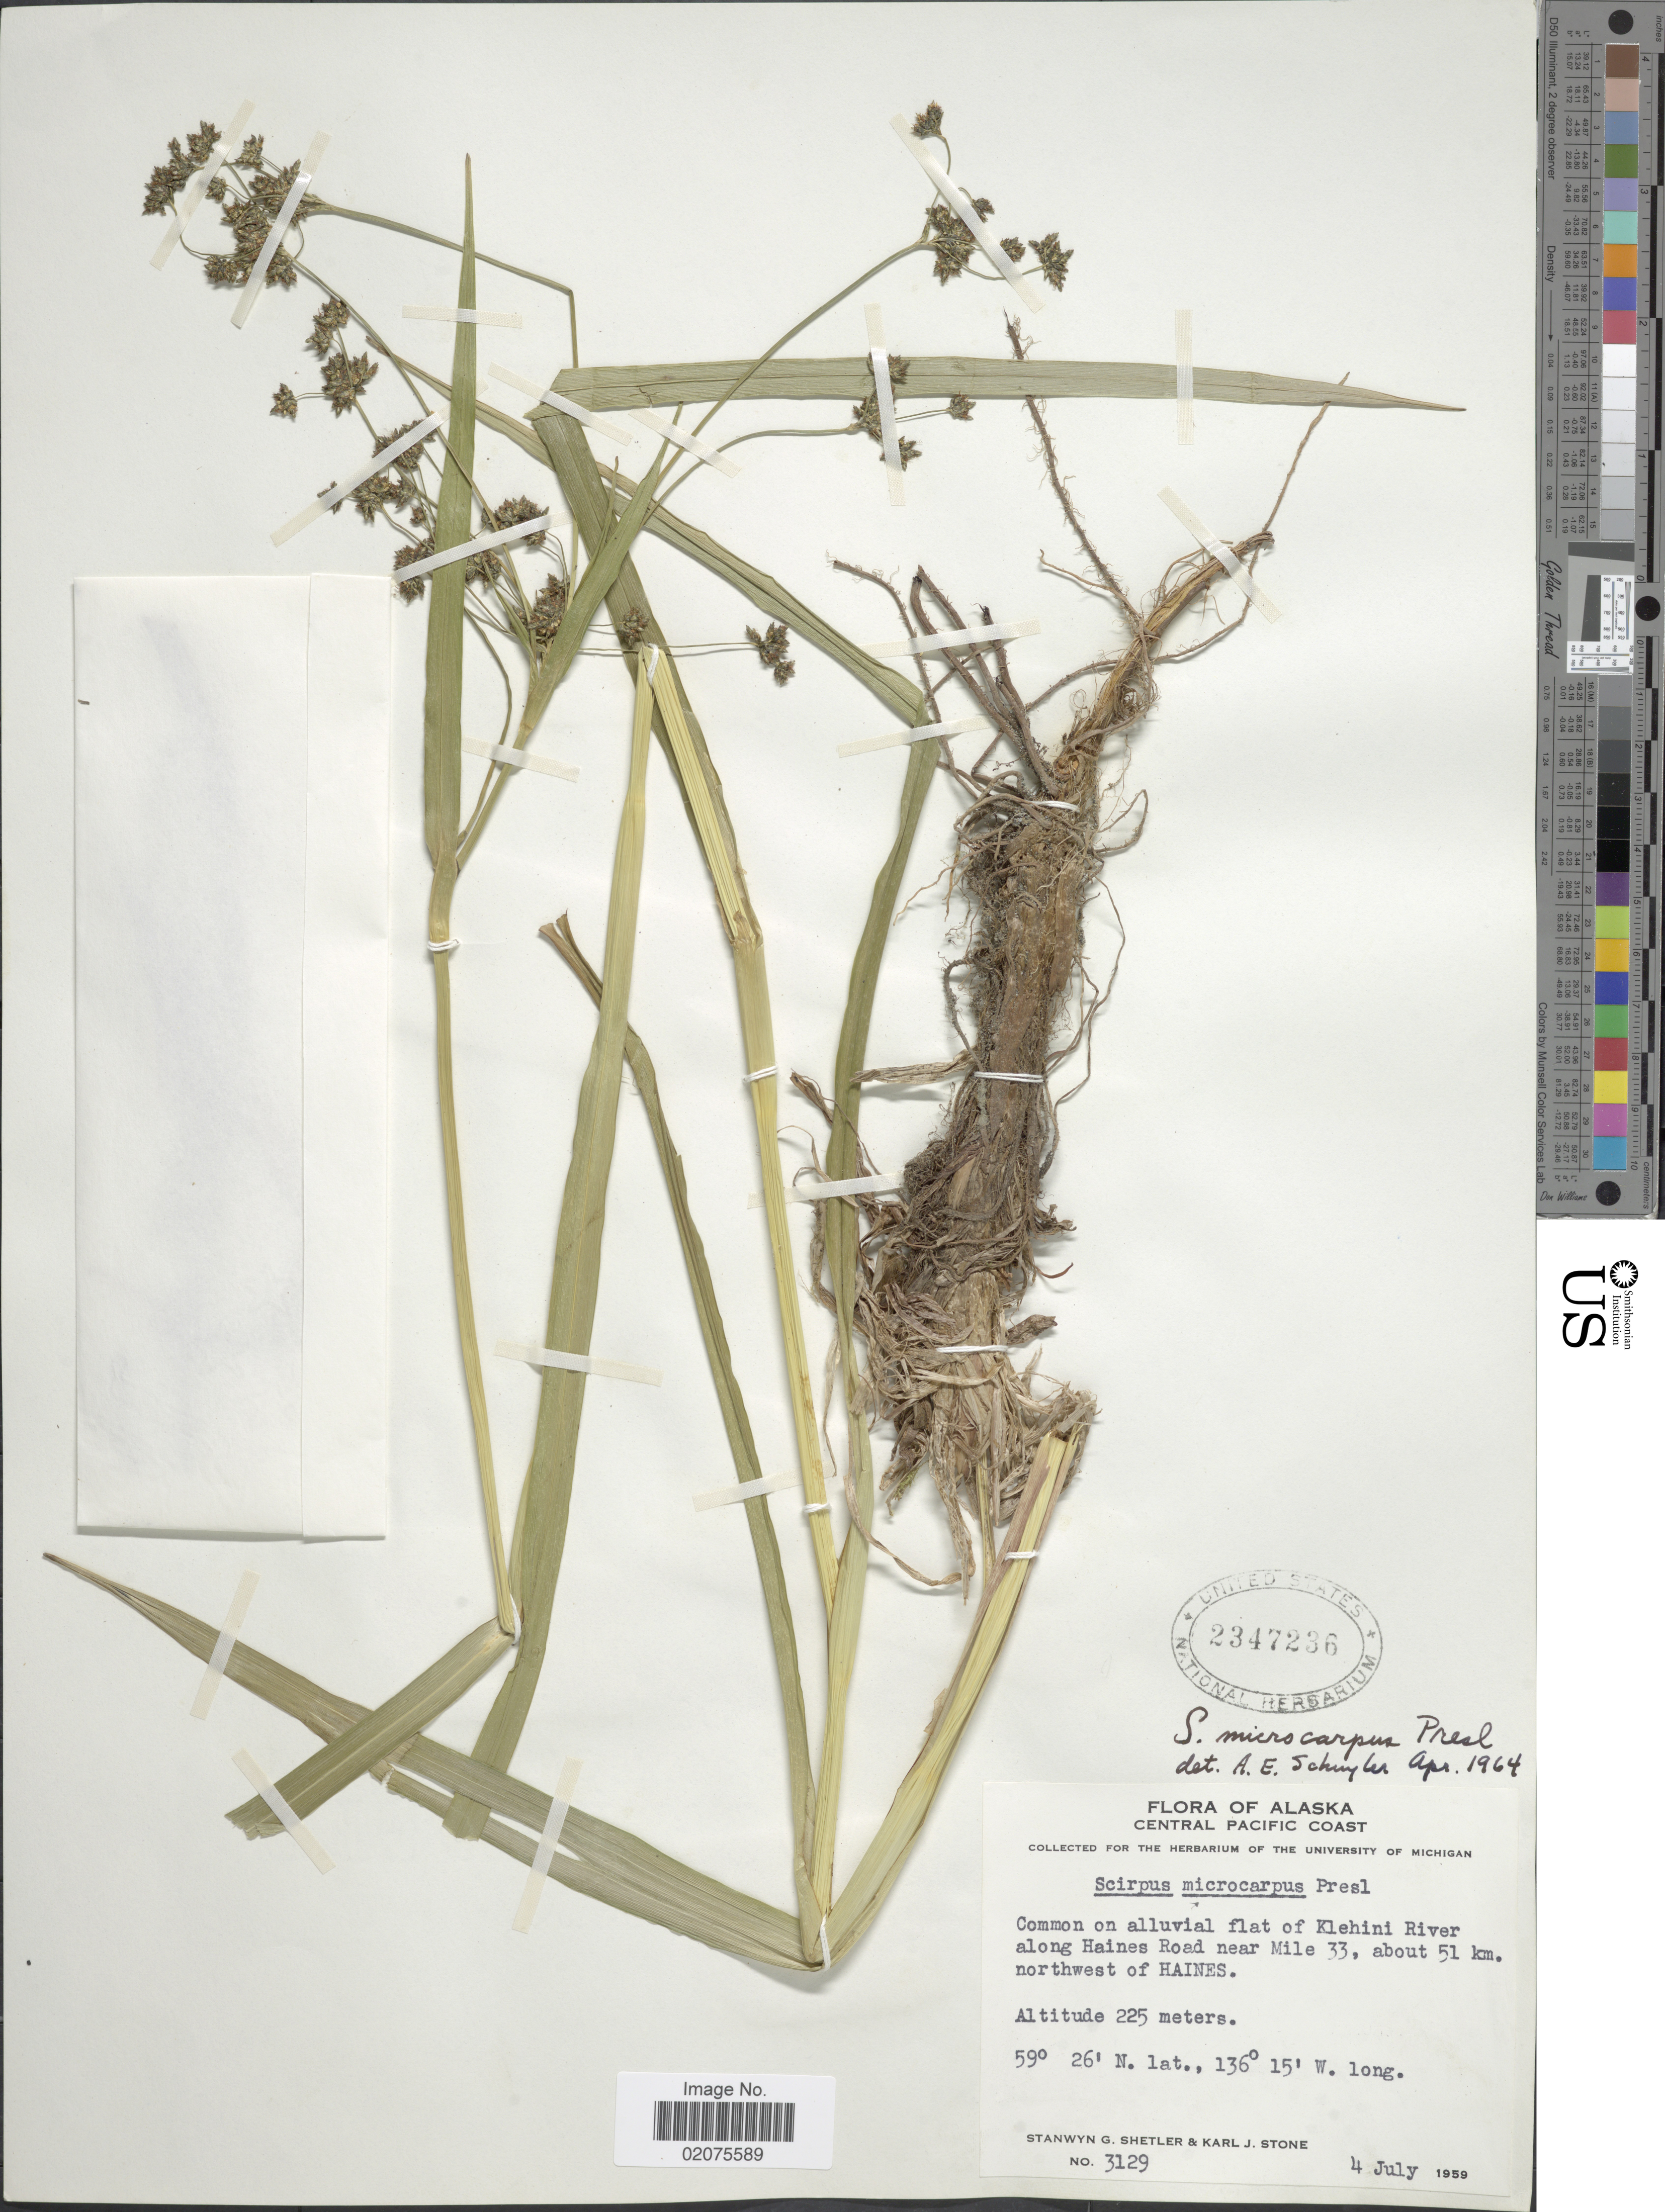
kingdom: Plantae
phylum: Tracheophyta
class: Liliopsida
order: Poales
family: Cyperaceae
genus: Scirpus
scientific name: Scirpus microcarpus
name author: J. Presl & C. Presl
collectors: S. Shetler & K. J. Stone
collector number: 3129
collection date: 1959-07-04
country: United States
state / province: Alaska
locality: Central Pacific Coast. Common on alluvial flat of Klehini River along Haines Road near Mile 33, about 51 km. northwest of Haines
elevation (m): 225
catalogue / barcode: US 2347236